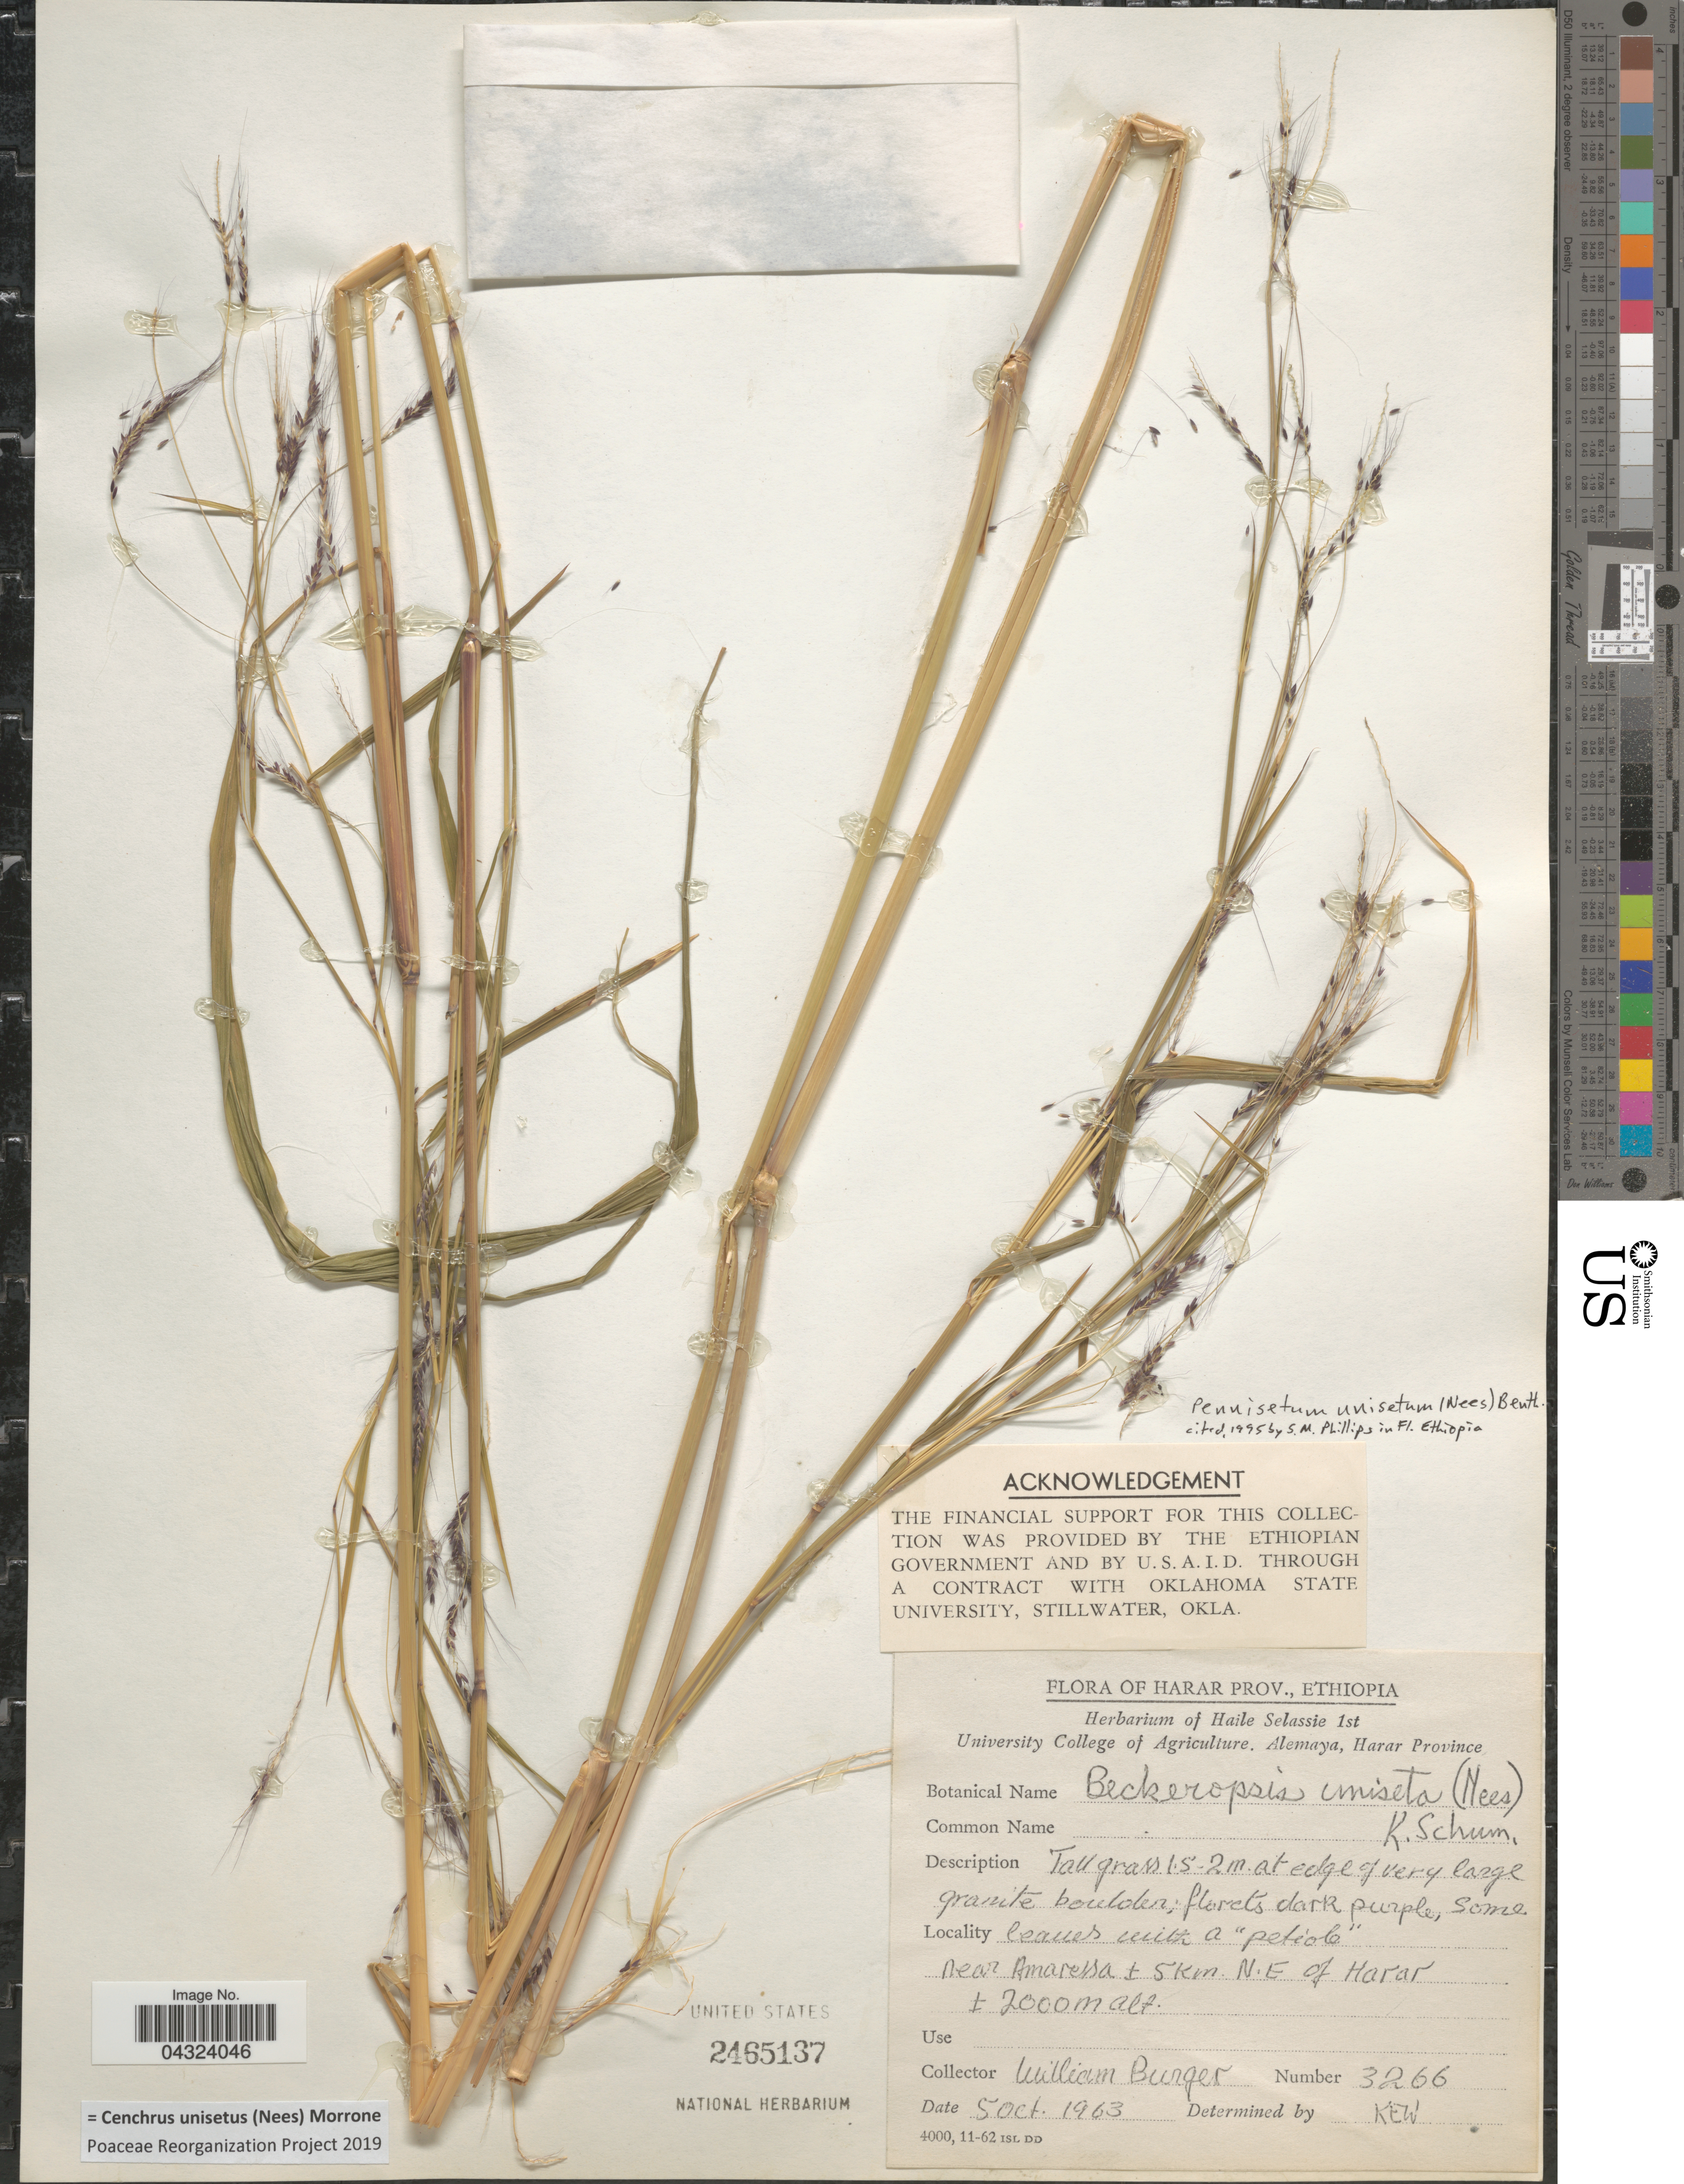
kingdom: Plantae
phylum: Tracheophyta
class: Liliopsida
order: Poales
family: Poaceae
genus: Cenchrus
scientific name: Cenchrus unisetus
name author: (Nees) Morrone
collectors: W. Burger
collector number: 3266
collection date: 1963-10-05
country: Ethiopia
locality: Harar Prov. Near Amaressa ± 5 km. N.E. of Harar.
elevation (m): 2000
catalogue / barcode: US 2465137